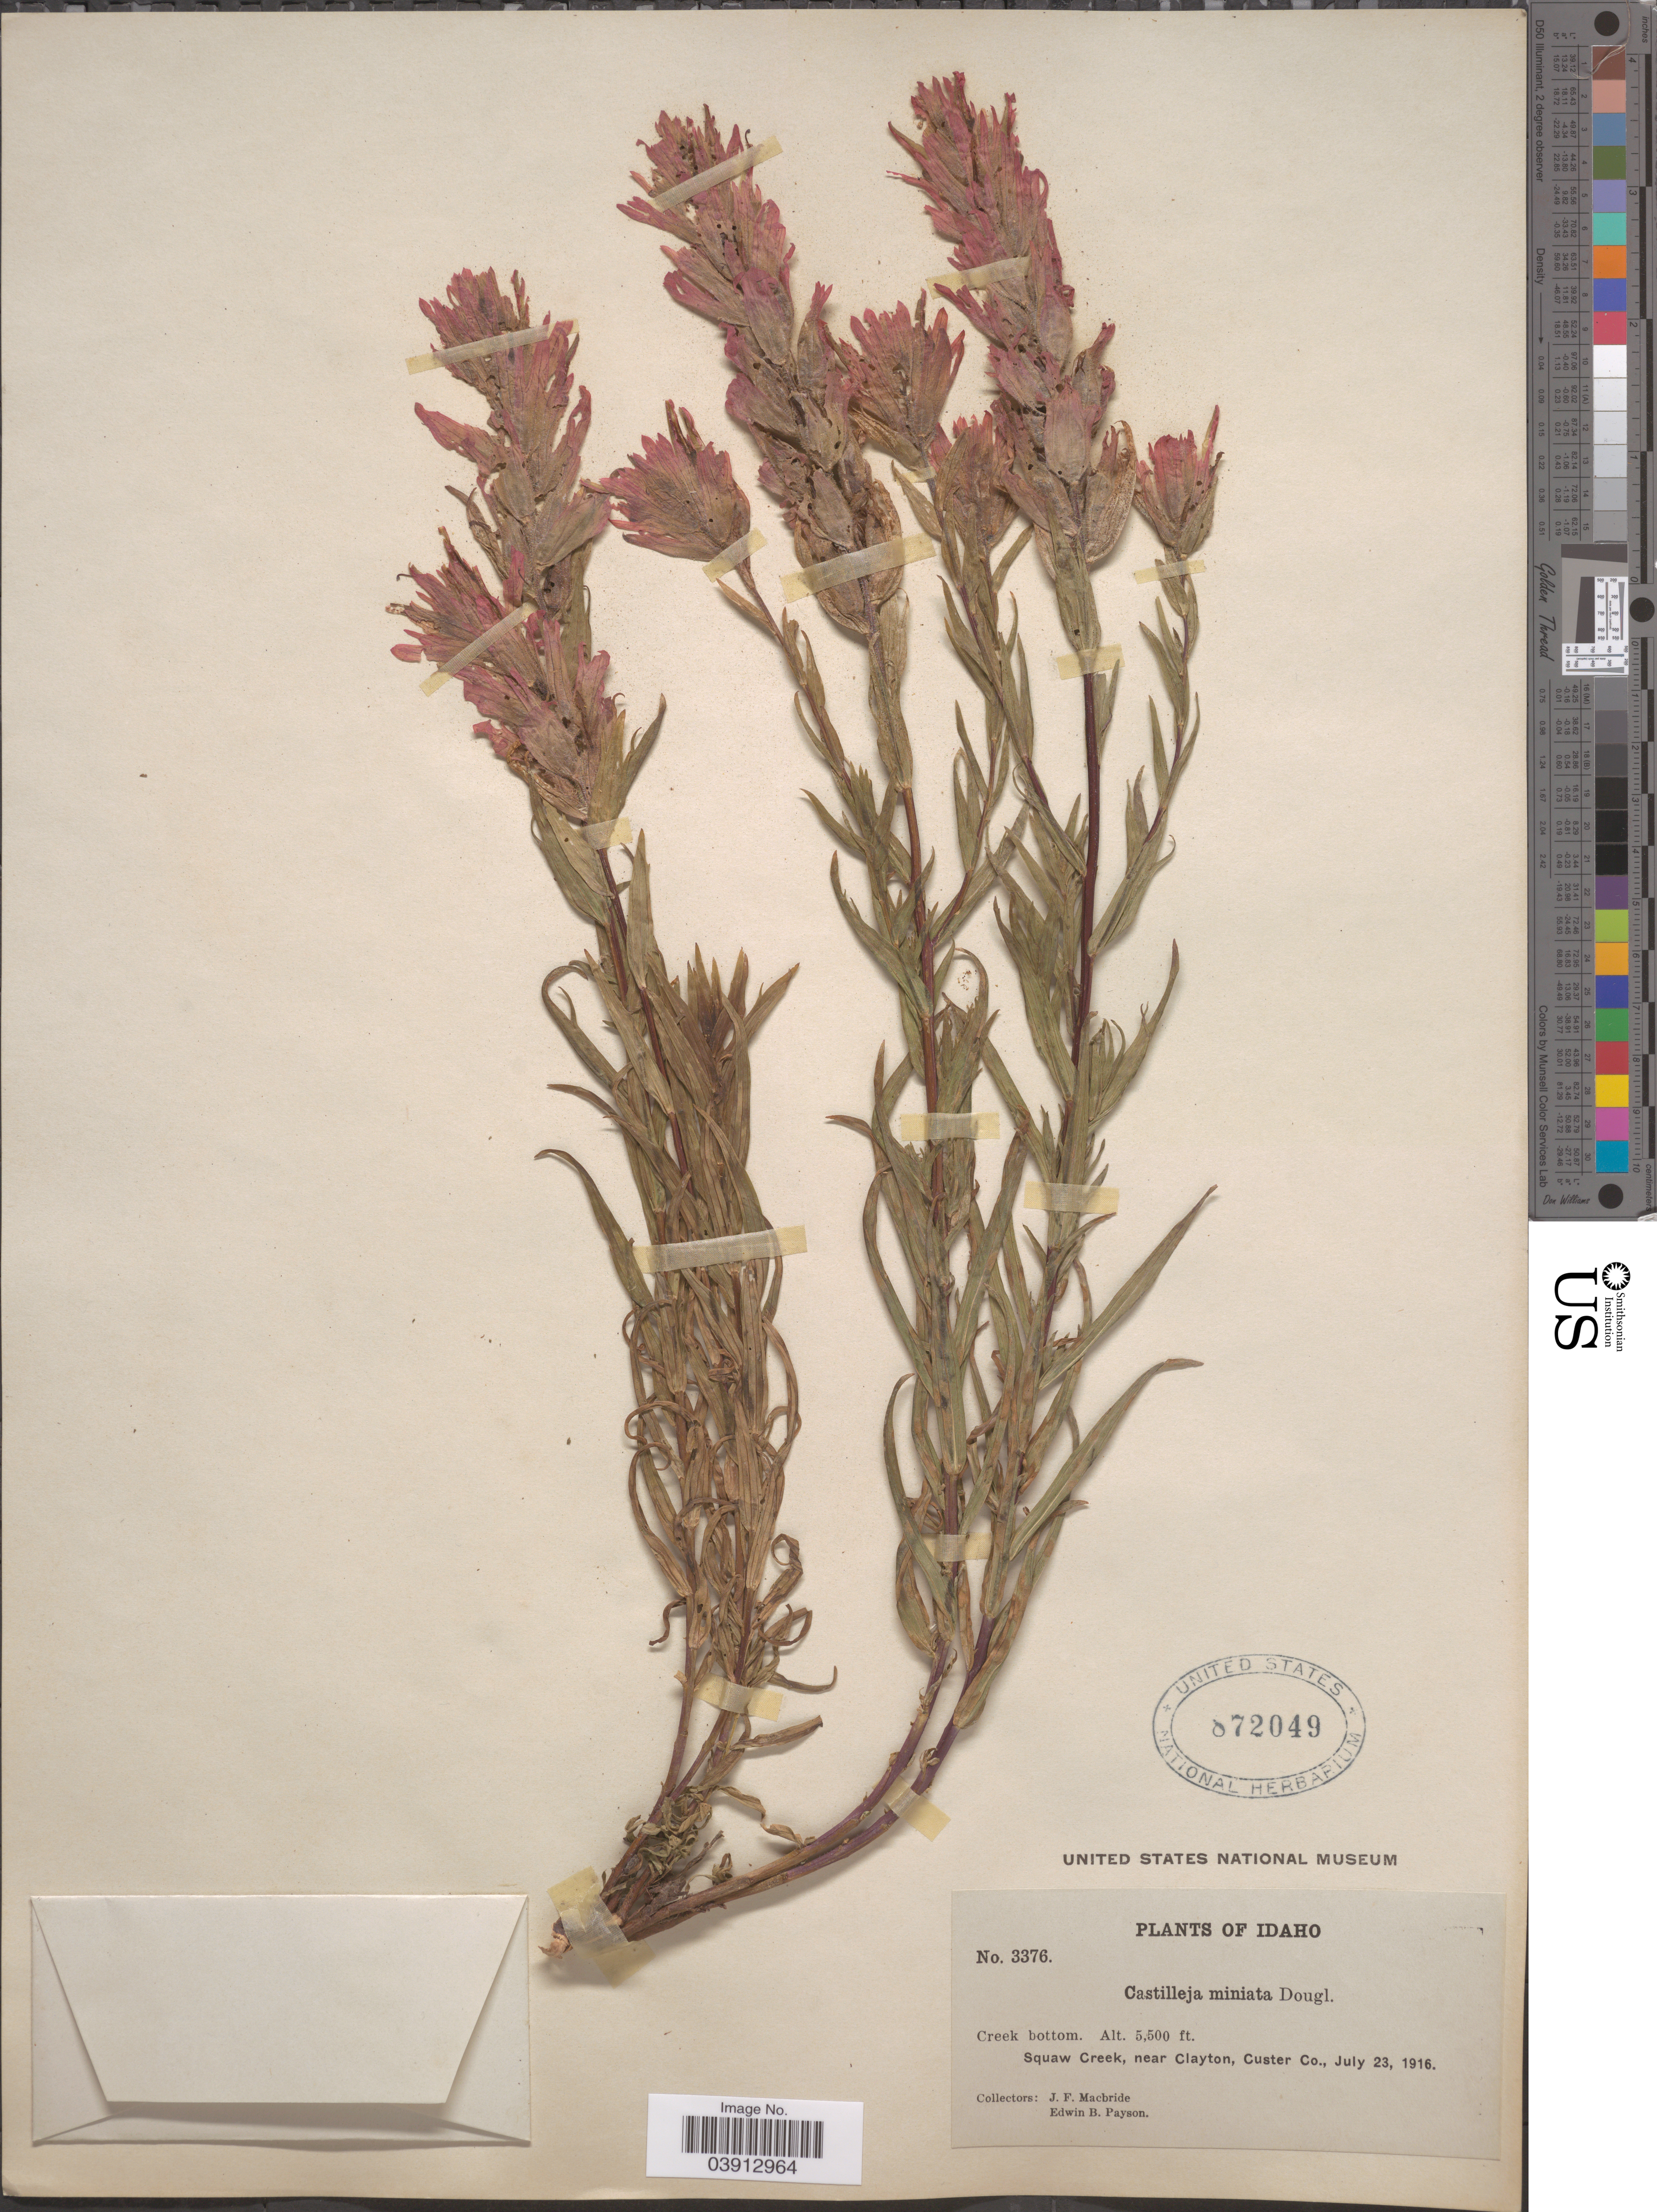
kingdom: Plantae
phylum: Tracheophyta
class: Magnoliopsida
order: Lamiales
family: Orobanchaceae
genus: Castilleja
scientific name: Castilleja miniata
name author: Douglas ex Hook.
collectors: J. F. Macbride & E. B. Payson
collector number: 3376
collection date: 1916-07-23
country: United States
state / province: Idaho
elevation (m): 1676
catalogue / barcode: US 872049